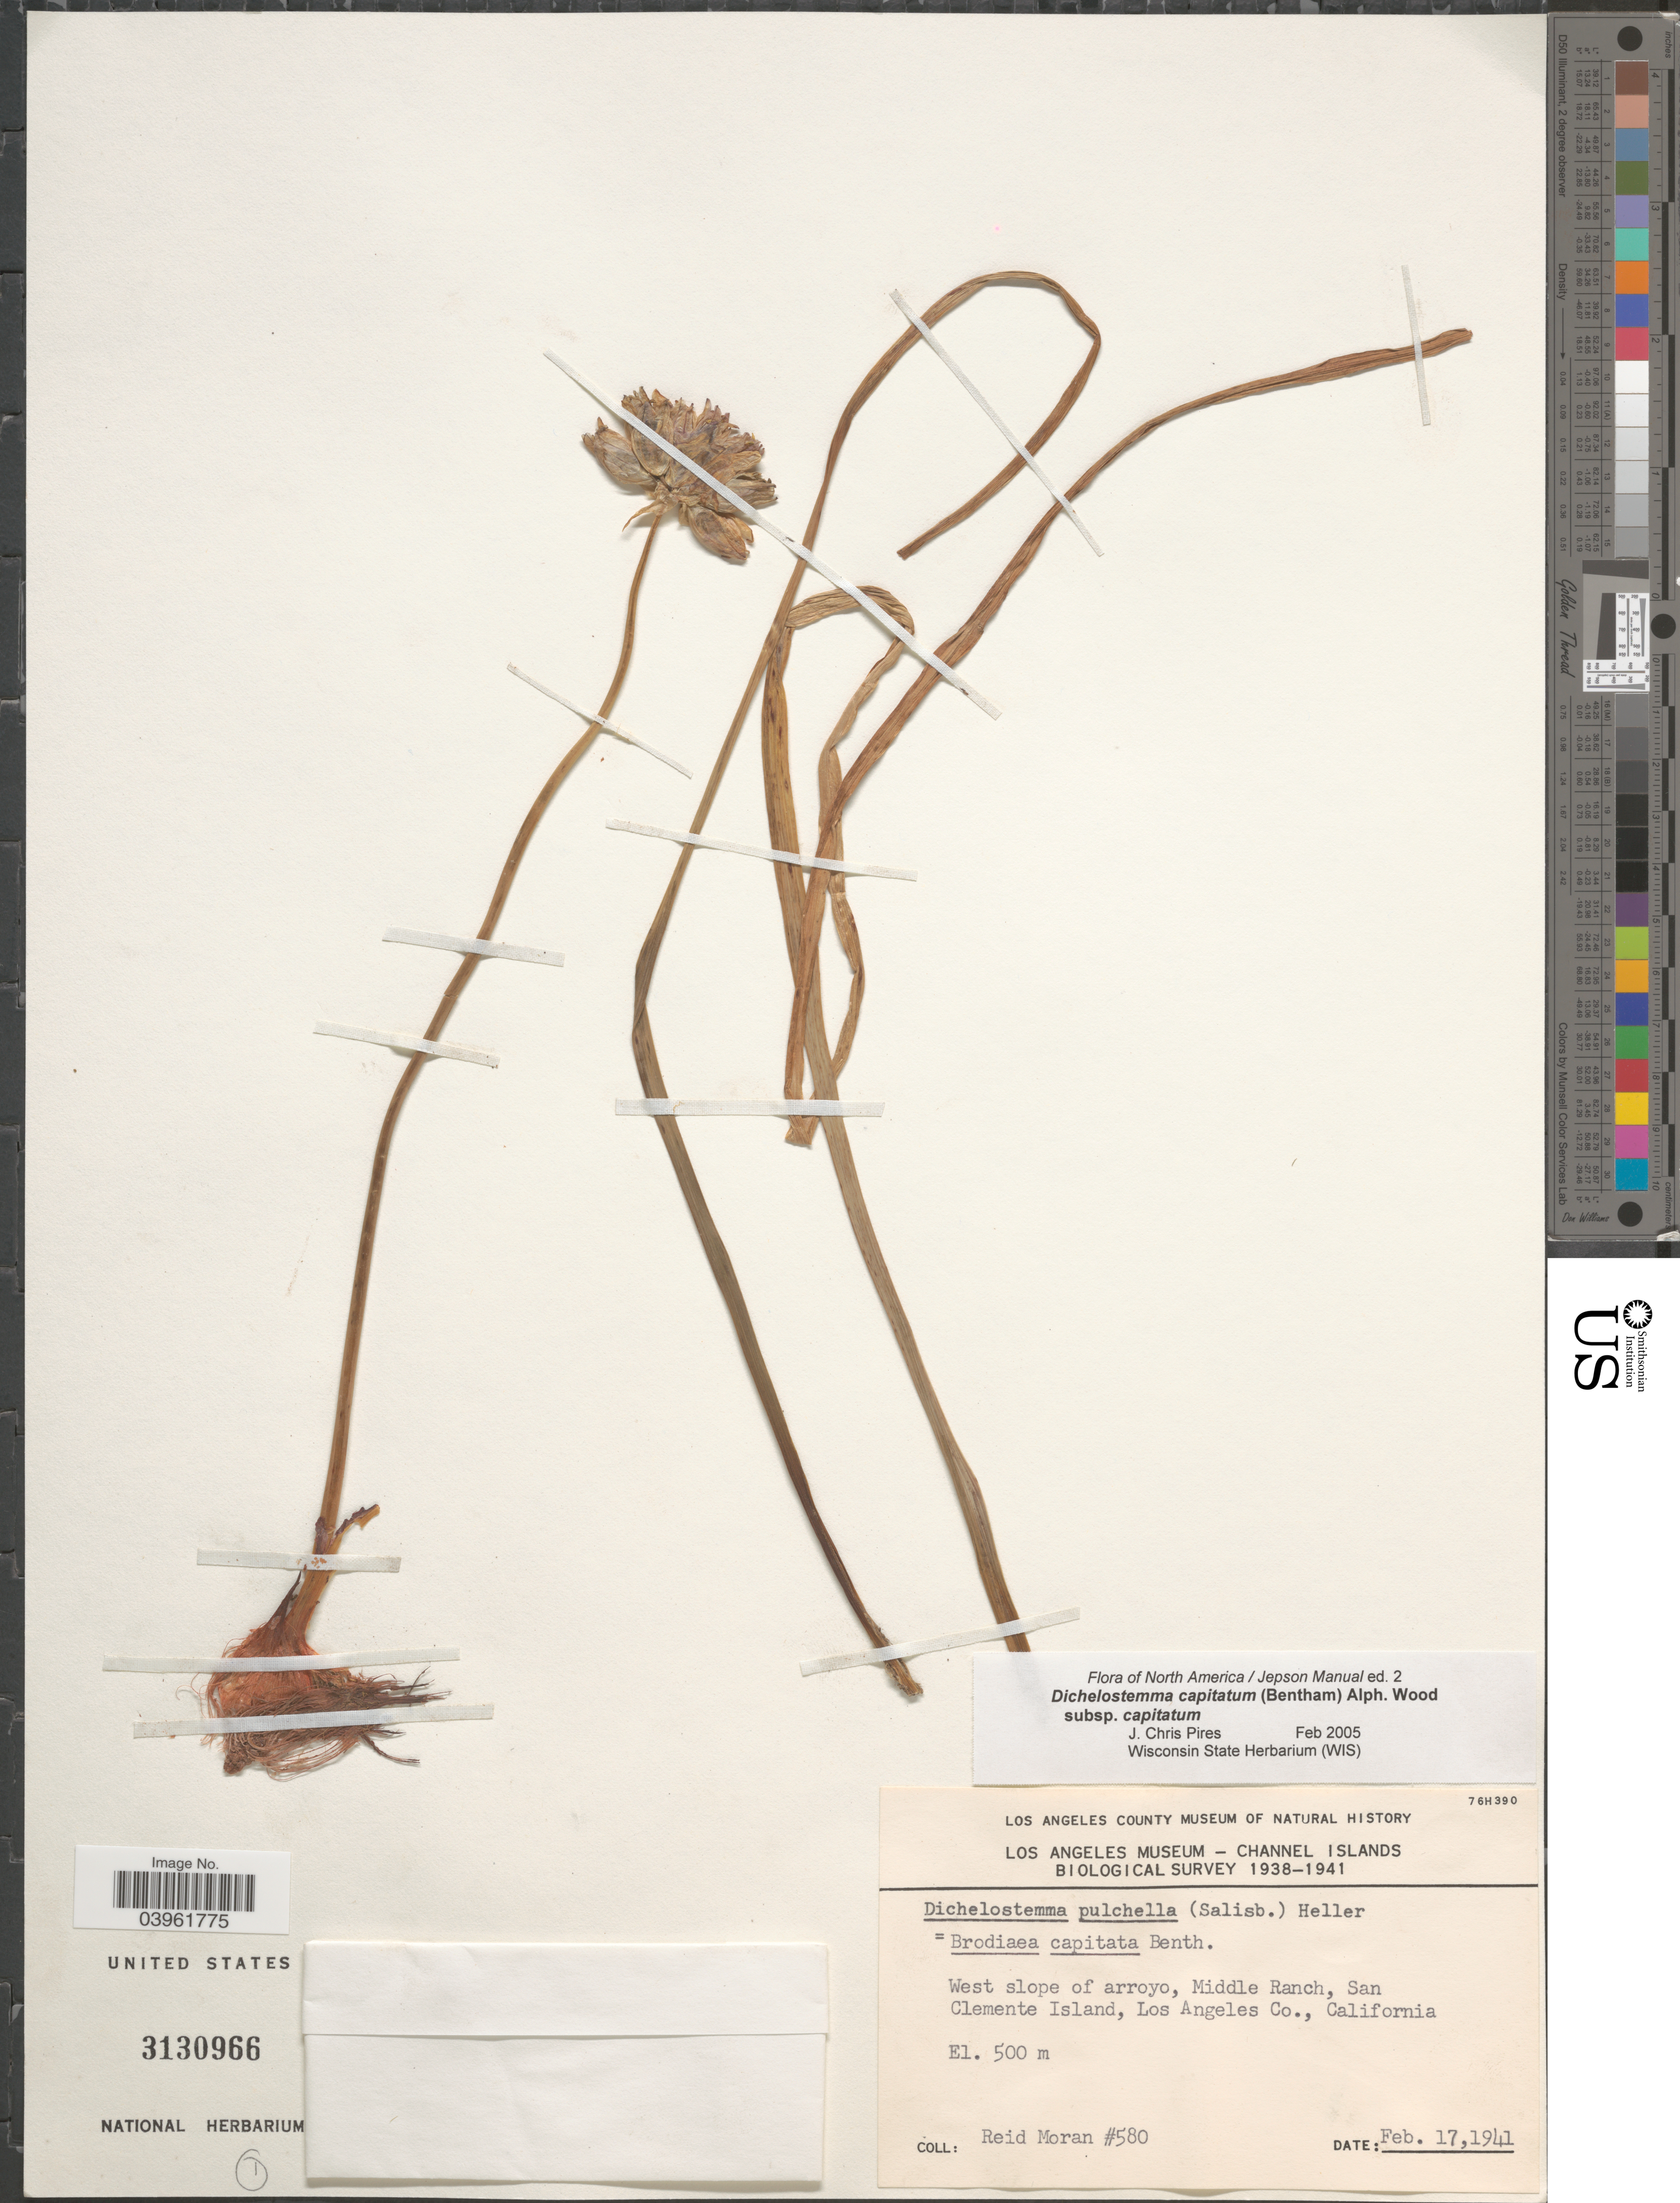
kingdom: Plantae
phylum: Tracheophyta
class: Liliopsida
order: Asparagales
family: Asparagaceae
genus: Dichelostemma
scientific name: Dichelostemma capitatum subsp. capitatum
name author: (Benth.) Alph. Wood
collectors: R. Moran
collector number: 580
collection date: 1941-02-17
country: United States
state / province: California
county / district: Los Angeles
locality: West slope of arroyo, Middle Ranch, San Clemente Island, Los Angeles Co.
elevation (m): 500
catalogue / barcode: US 3130966